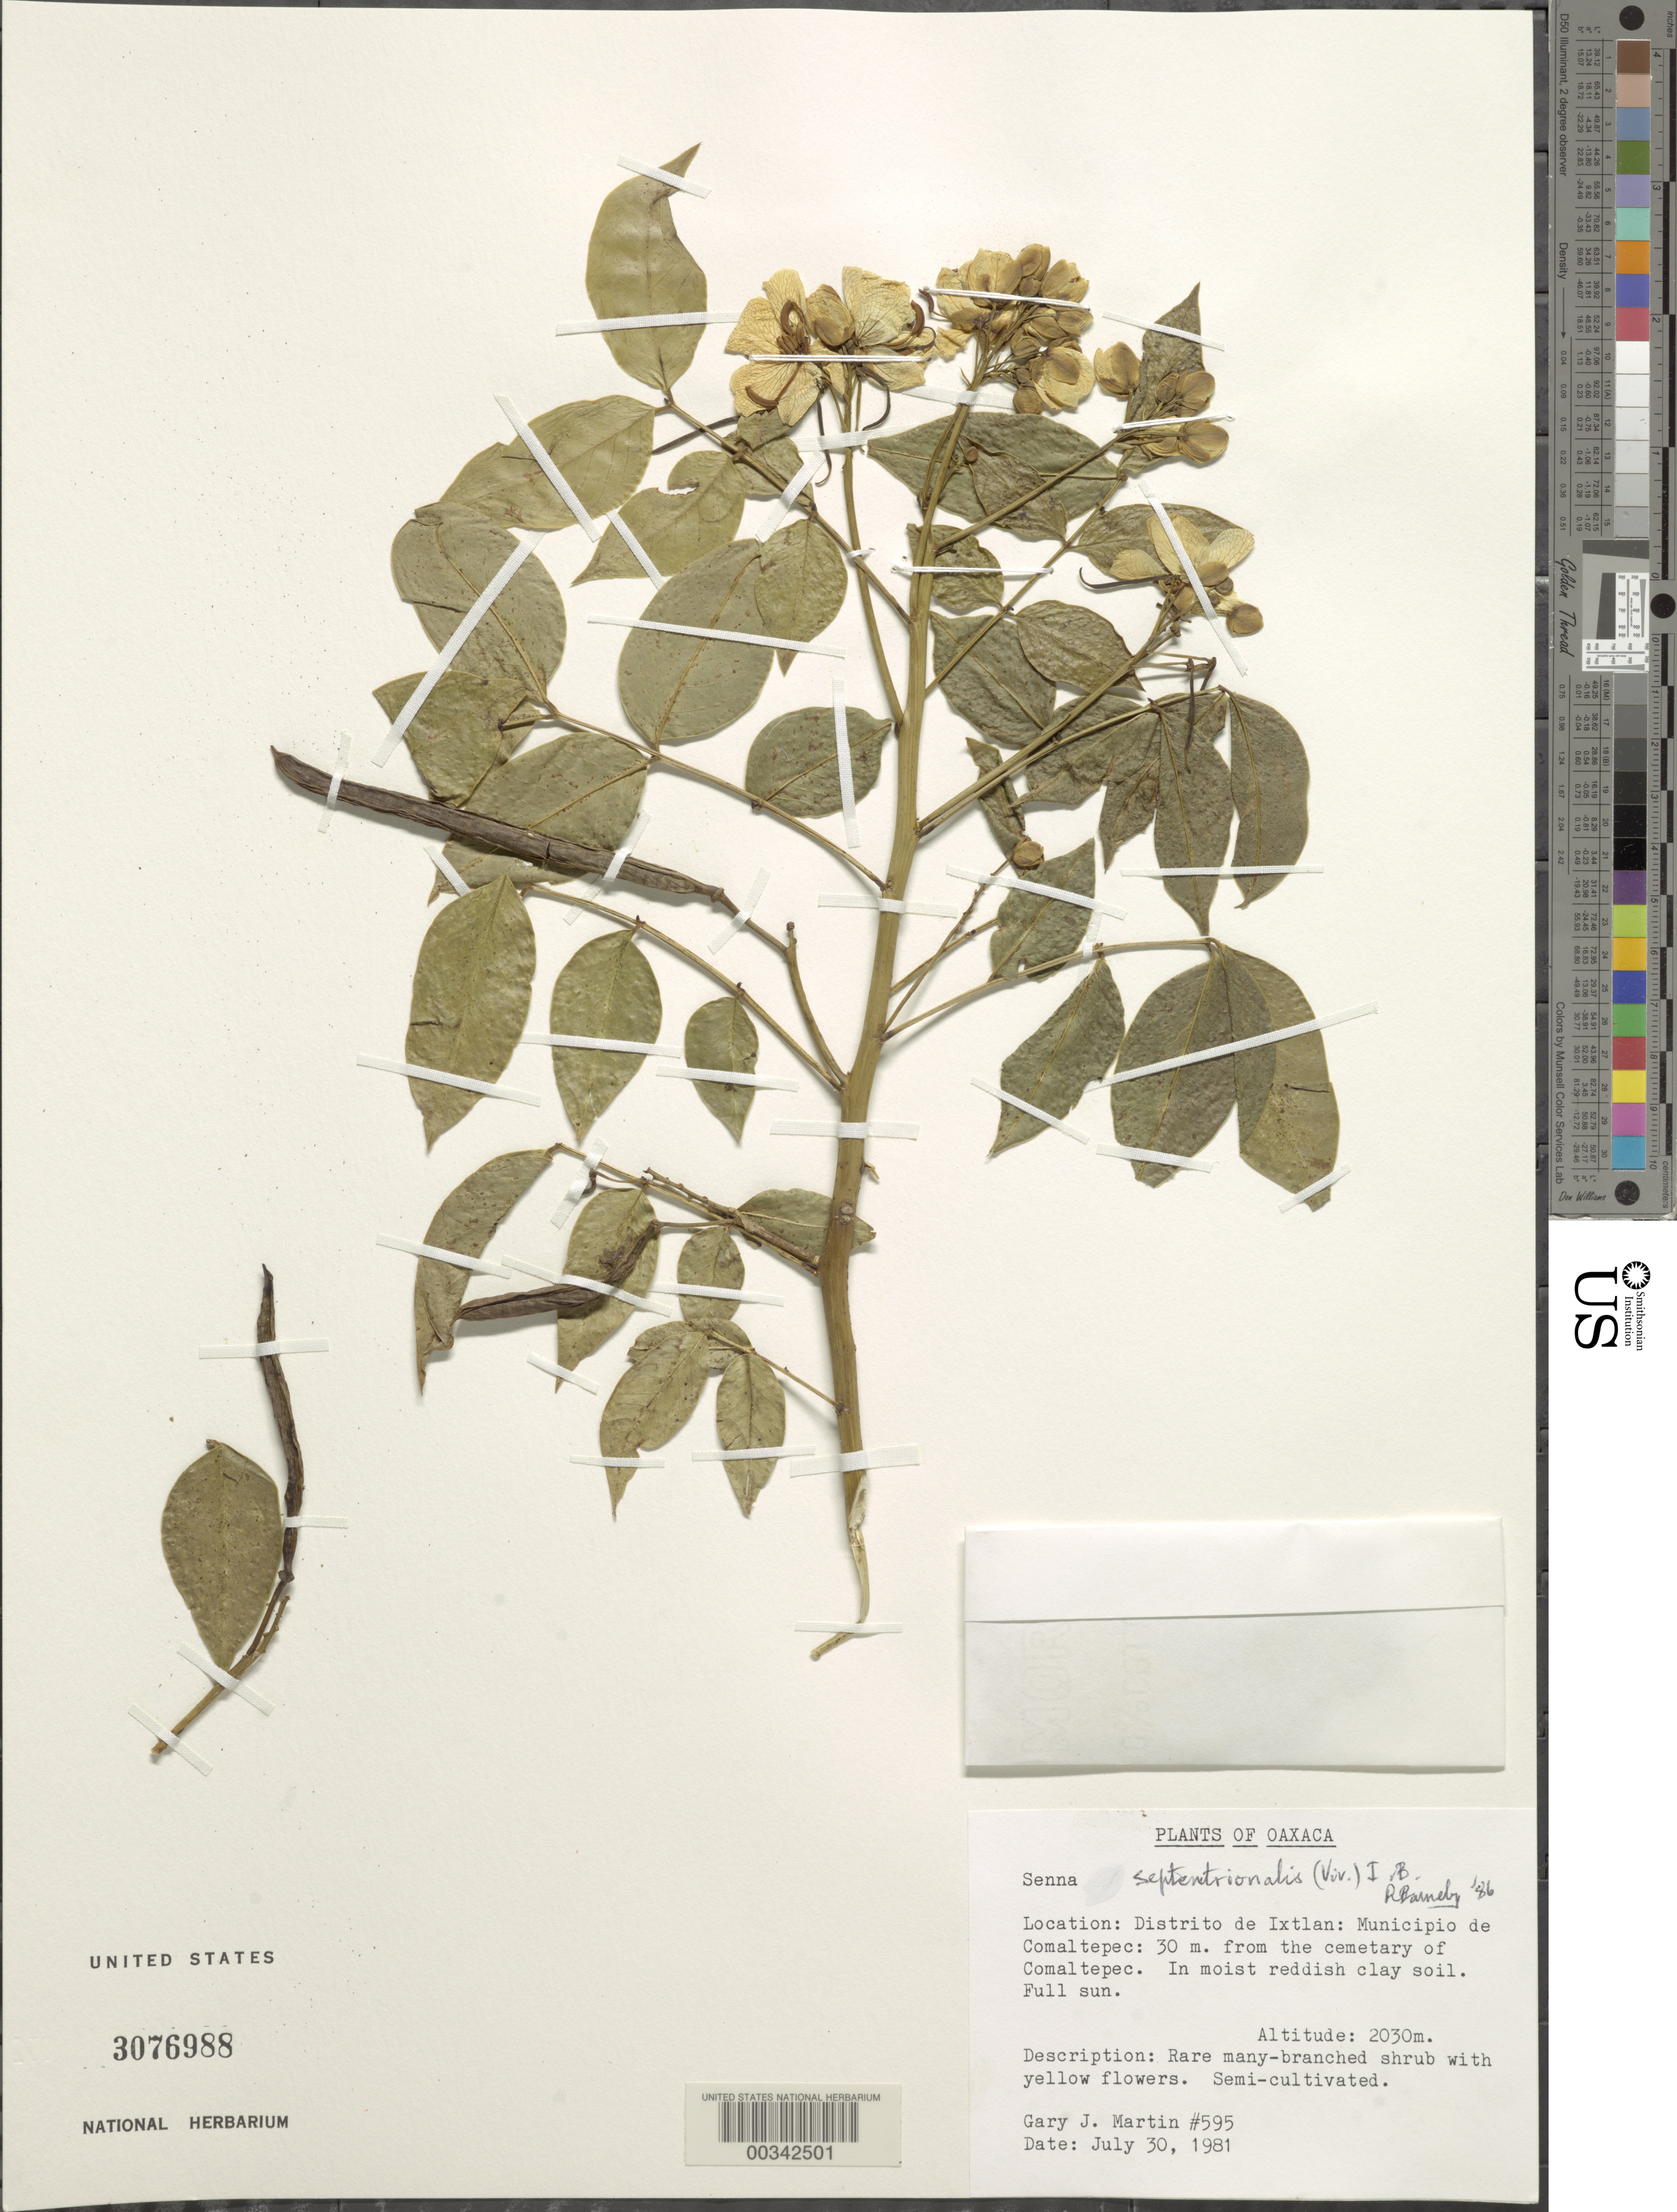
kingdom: Plantae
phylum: Tracheophyta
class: Magnoliopsida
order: Fabales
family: Fabaceae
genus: Senna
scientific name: Senna septemtrionalis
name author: (Viv.) H.S. Irwin & Barneby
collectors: G. J. Martin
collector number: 595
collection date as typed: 30 Jul 1981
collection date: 1981-07-30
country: Mexico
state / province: Oaxaca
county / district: Ixtlán De Juarez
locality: Comaltepec mun.; 30 m from the cemetary of Comaltepec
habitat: In moist reddish clay soil; full sun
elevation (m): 2030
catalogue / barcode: US 3076988